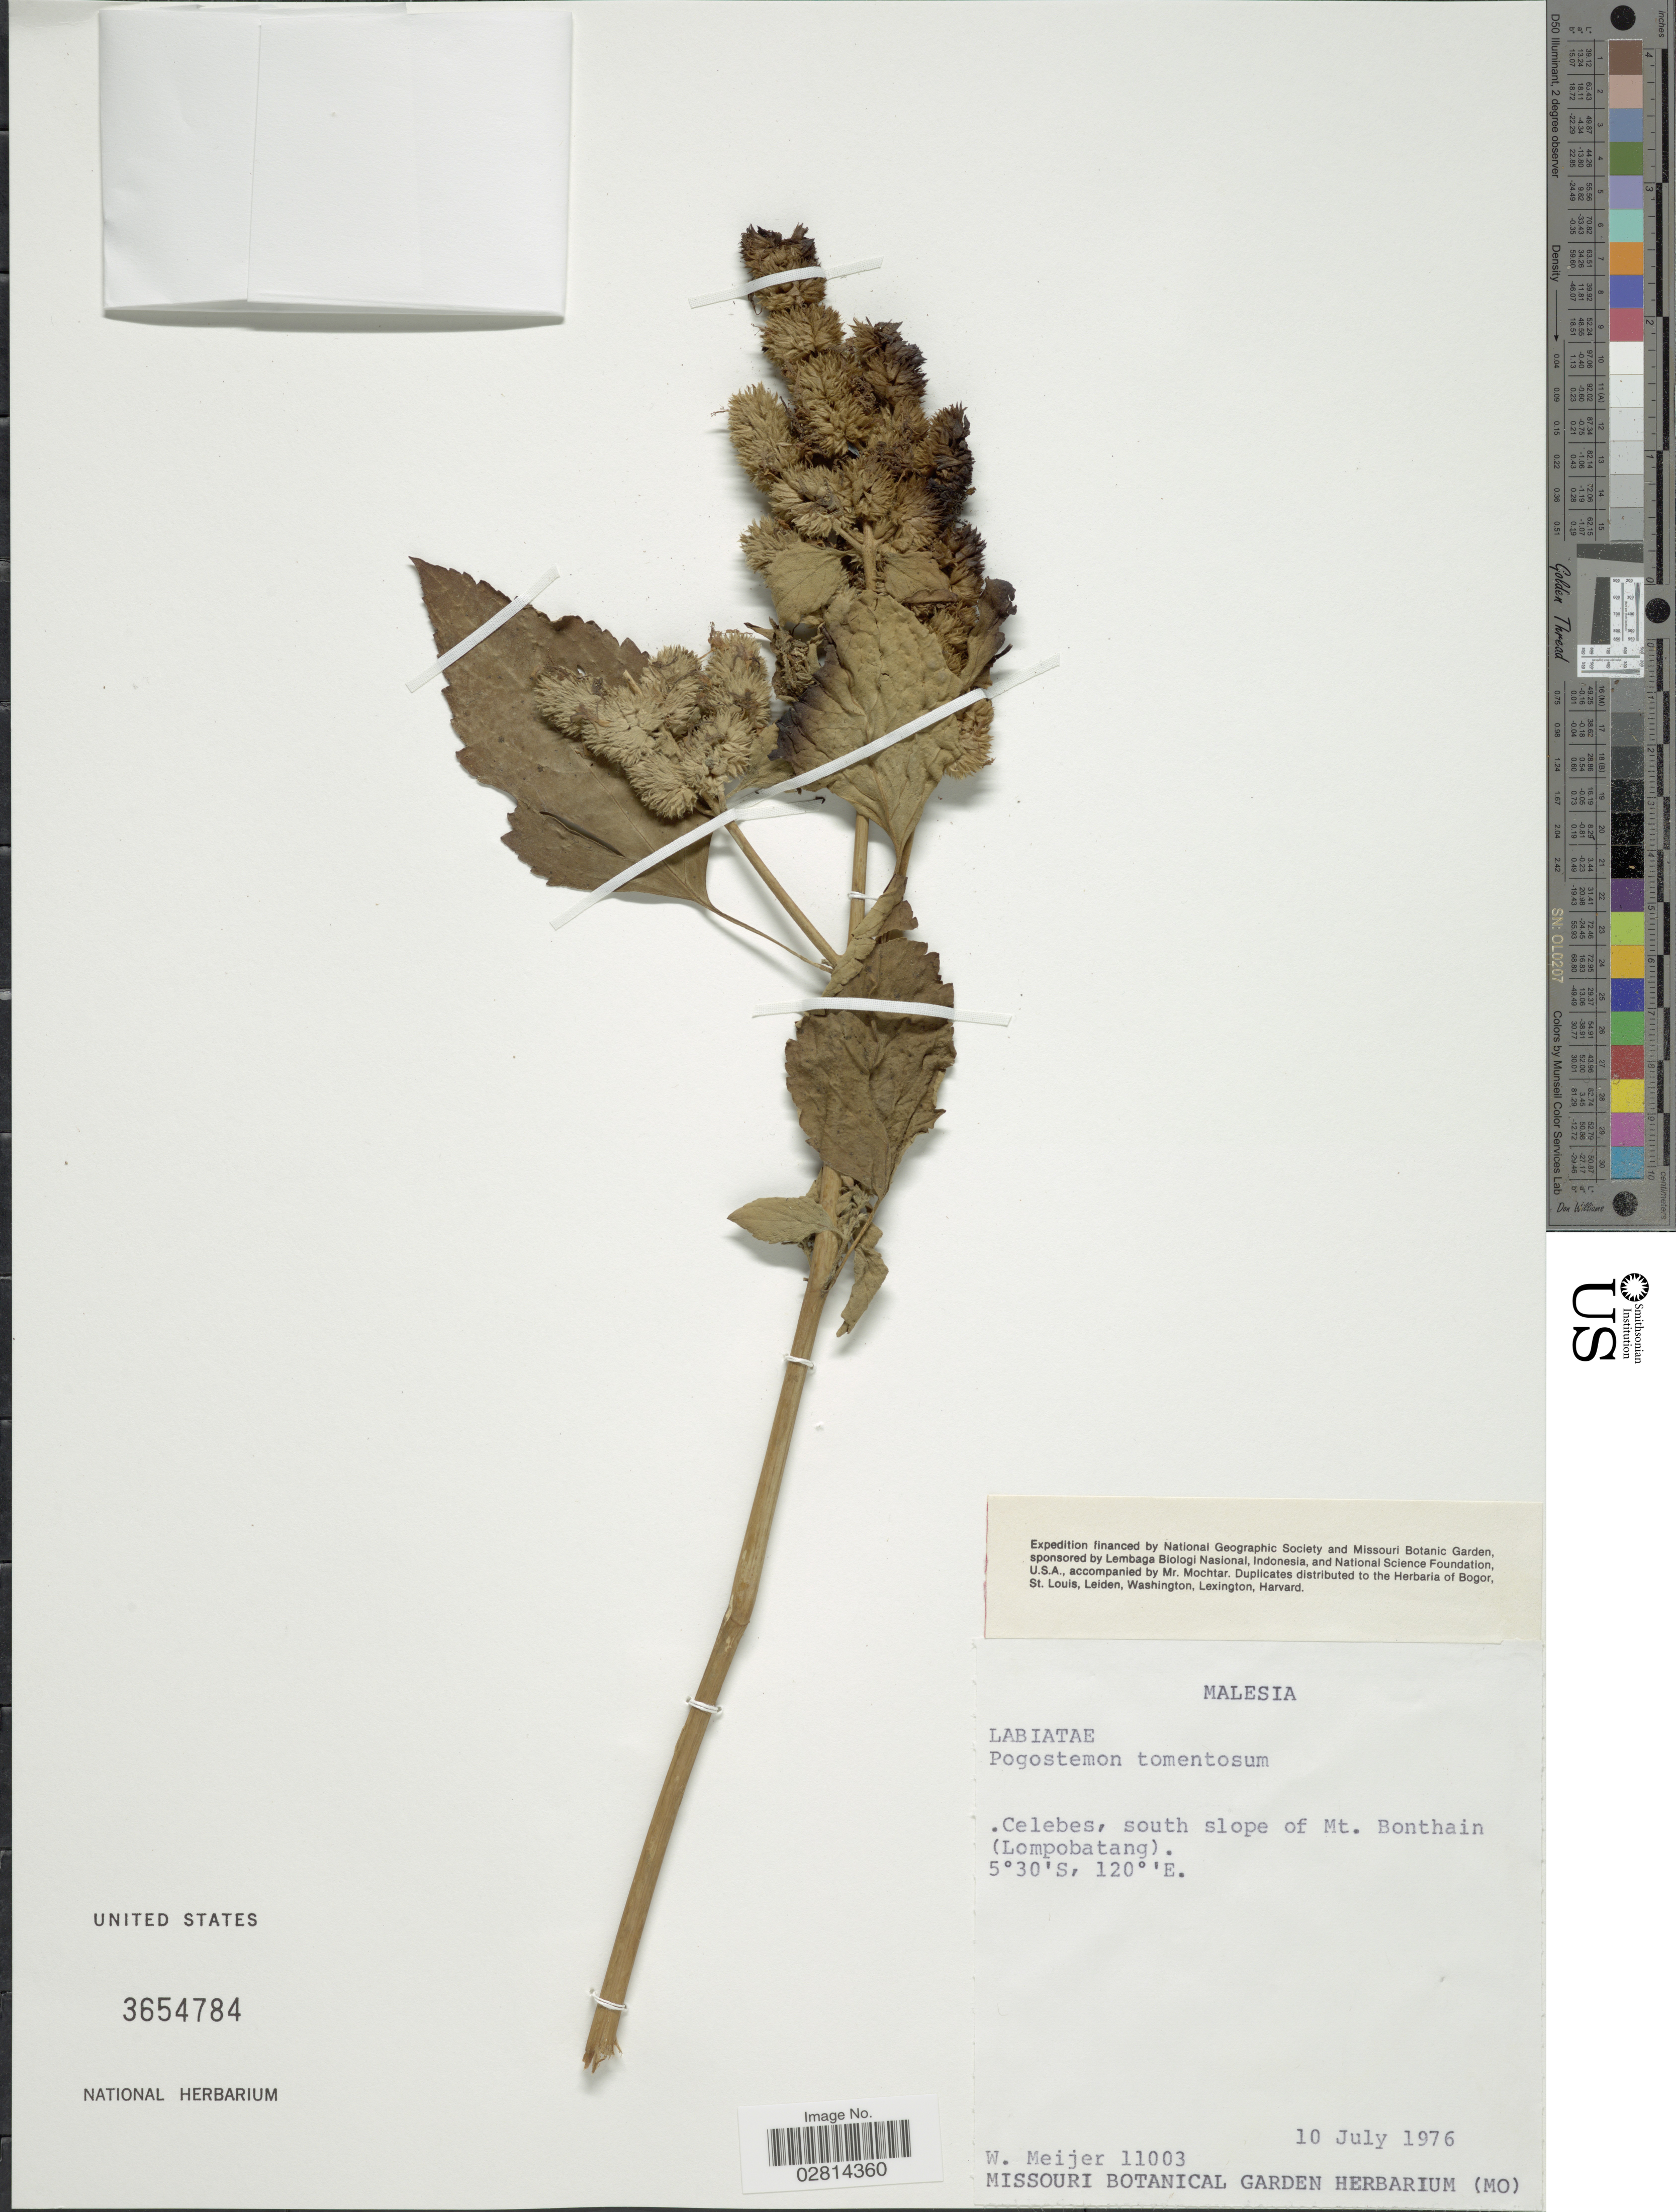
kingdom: Plantae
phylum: Tracheophyta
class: Magnoliopsida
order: Lamiales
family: Lamiaceae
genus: Pogostemon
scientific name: Pogostemon cablin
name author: (Blanco) Benth.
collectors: W. Meijer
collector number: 11003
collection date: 1976-07-10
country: Malaysia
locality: Malesia. Celebes, south slope of Mt. Bonthain (Lompobatang).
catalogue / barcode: US 3654784